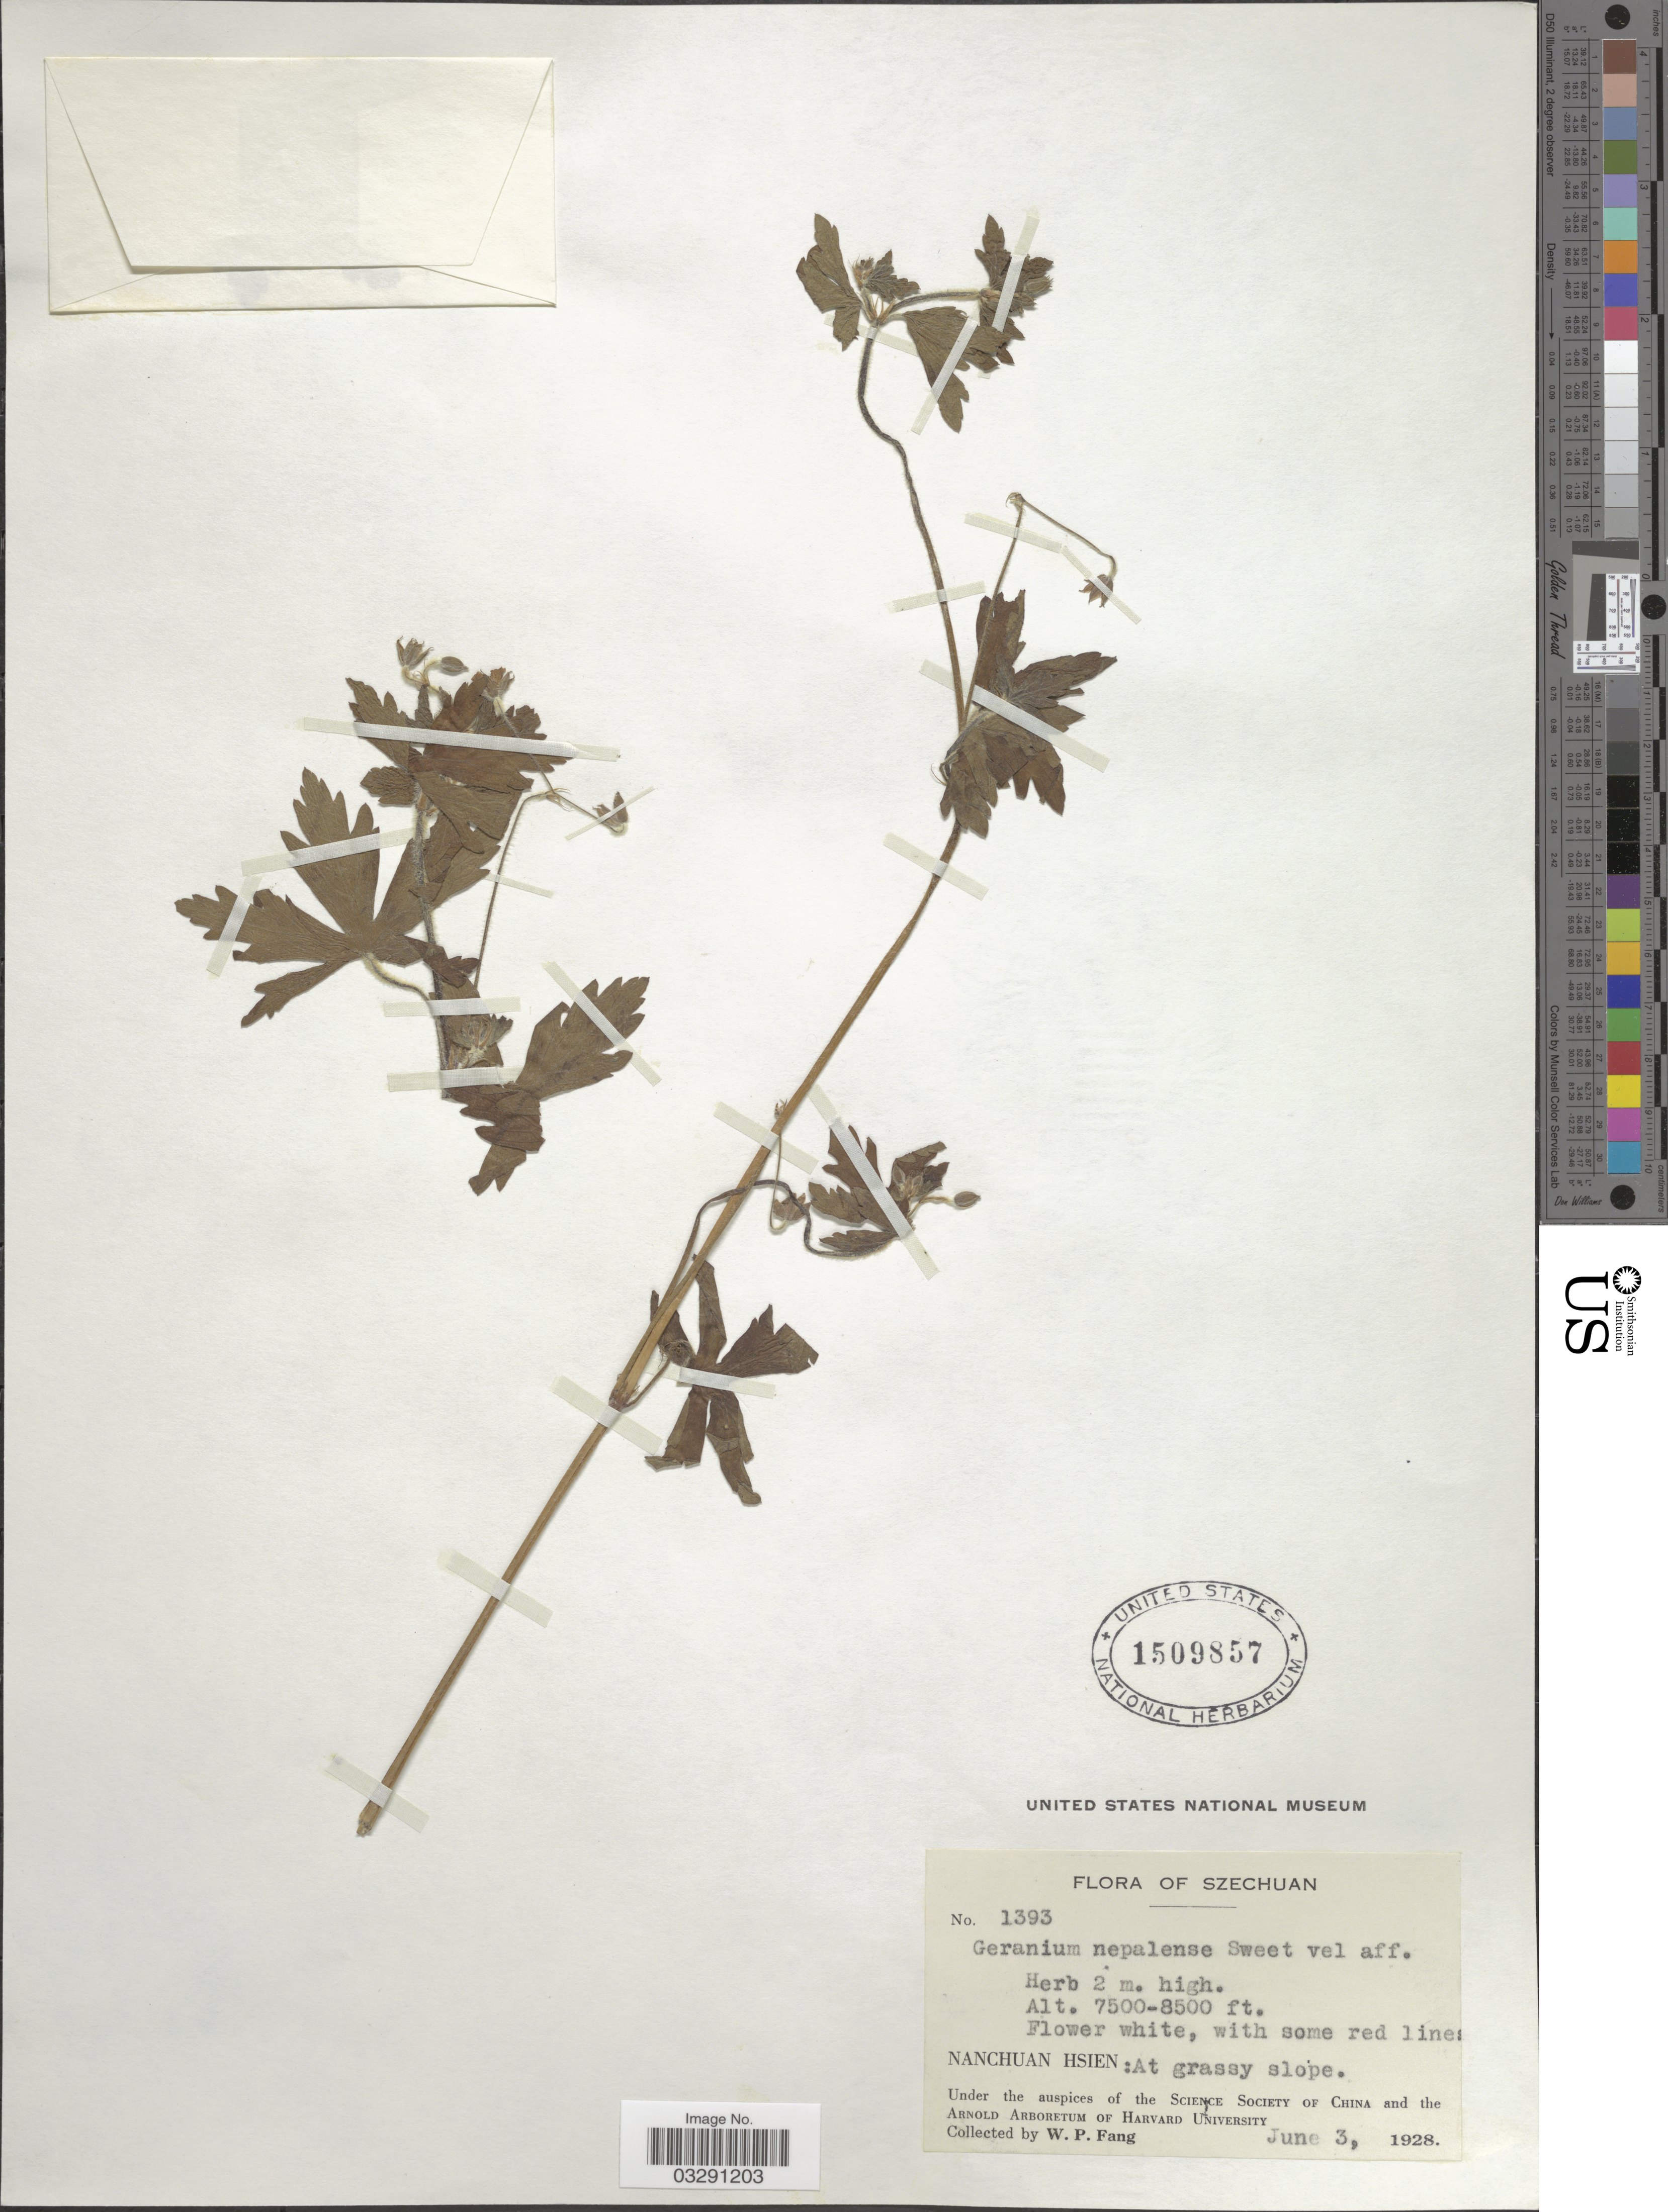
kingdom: Plantae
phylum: Tracheophyta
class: Magnoliopsida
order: Geraniales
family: Geraniaceae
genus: Geranium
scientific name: Geranium nepalense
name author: Sweet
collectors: W. P. Fang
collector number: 1393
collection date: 1928-06-03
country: China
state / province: Sichuan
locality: Szechuan, Nanchuan Hsien: At grassy slope.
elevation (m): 2286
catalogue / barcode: US 1509857